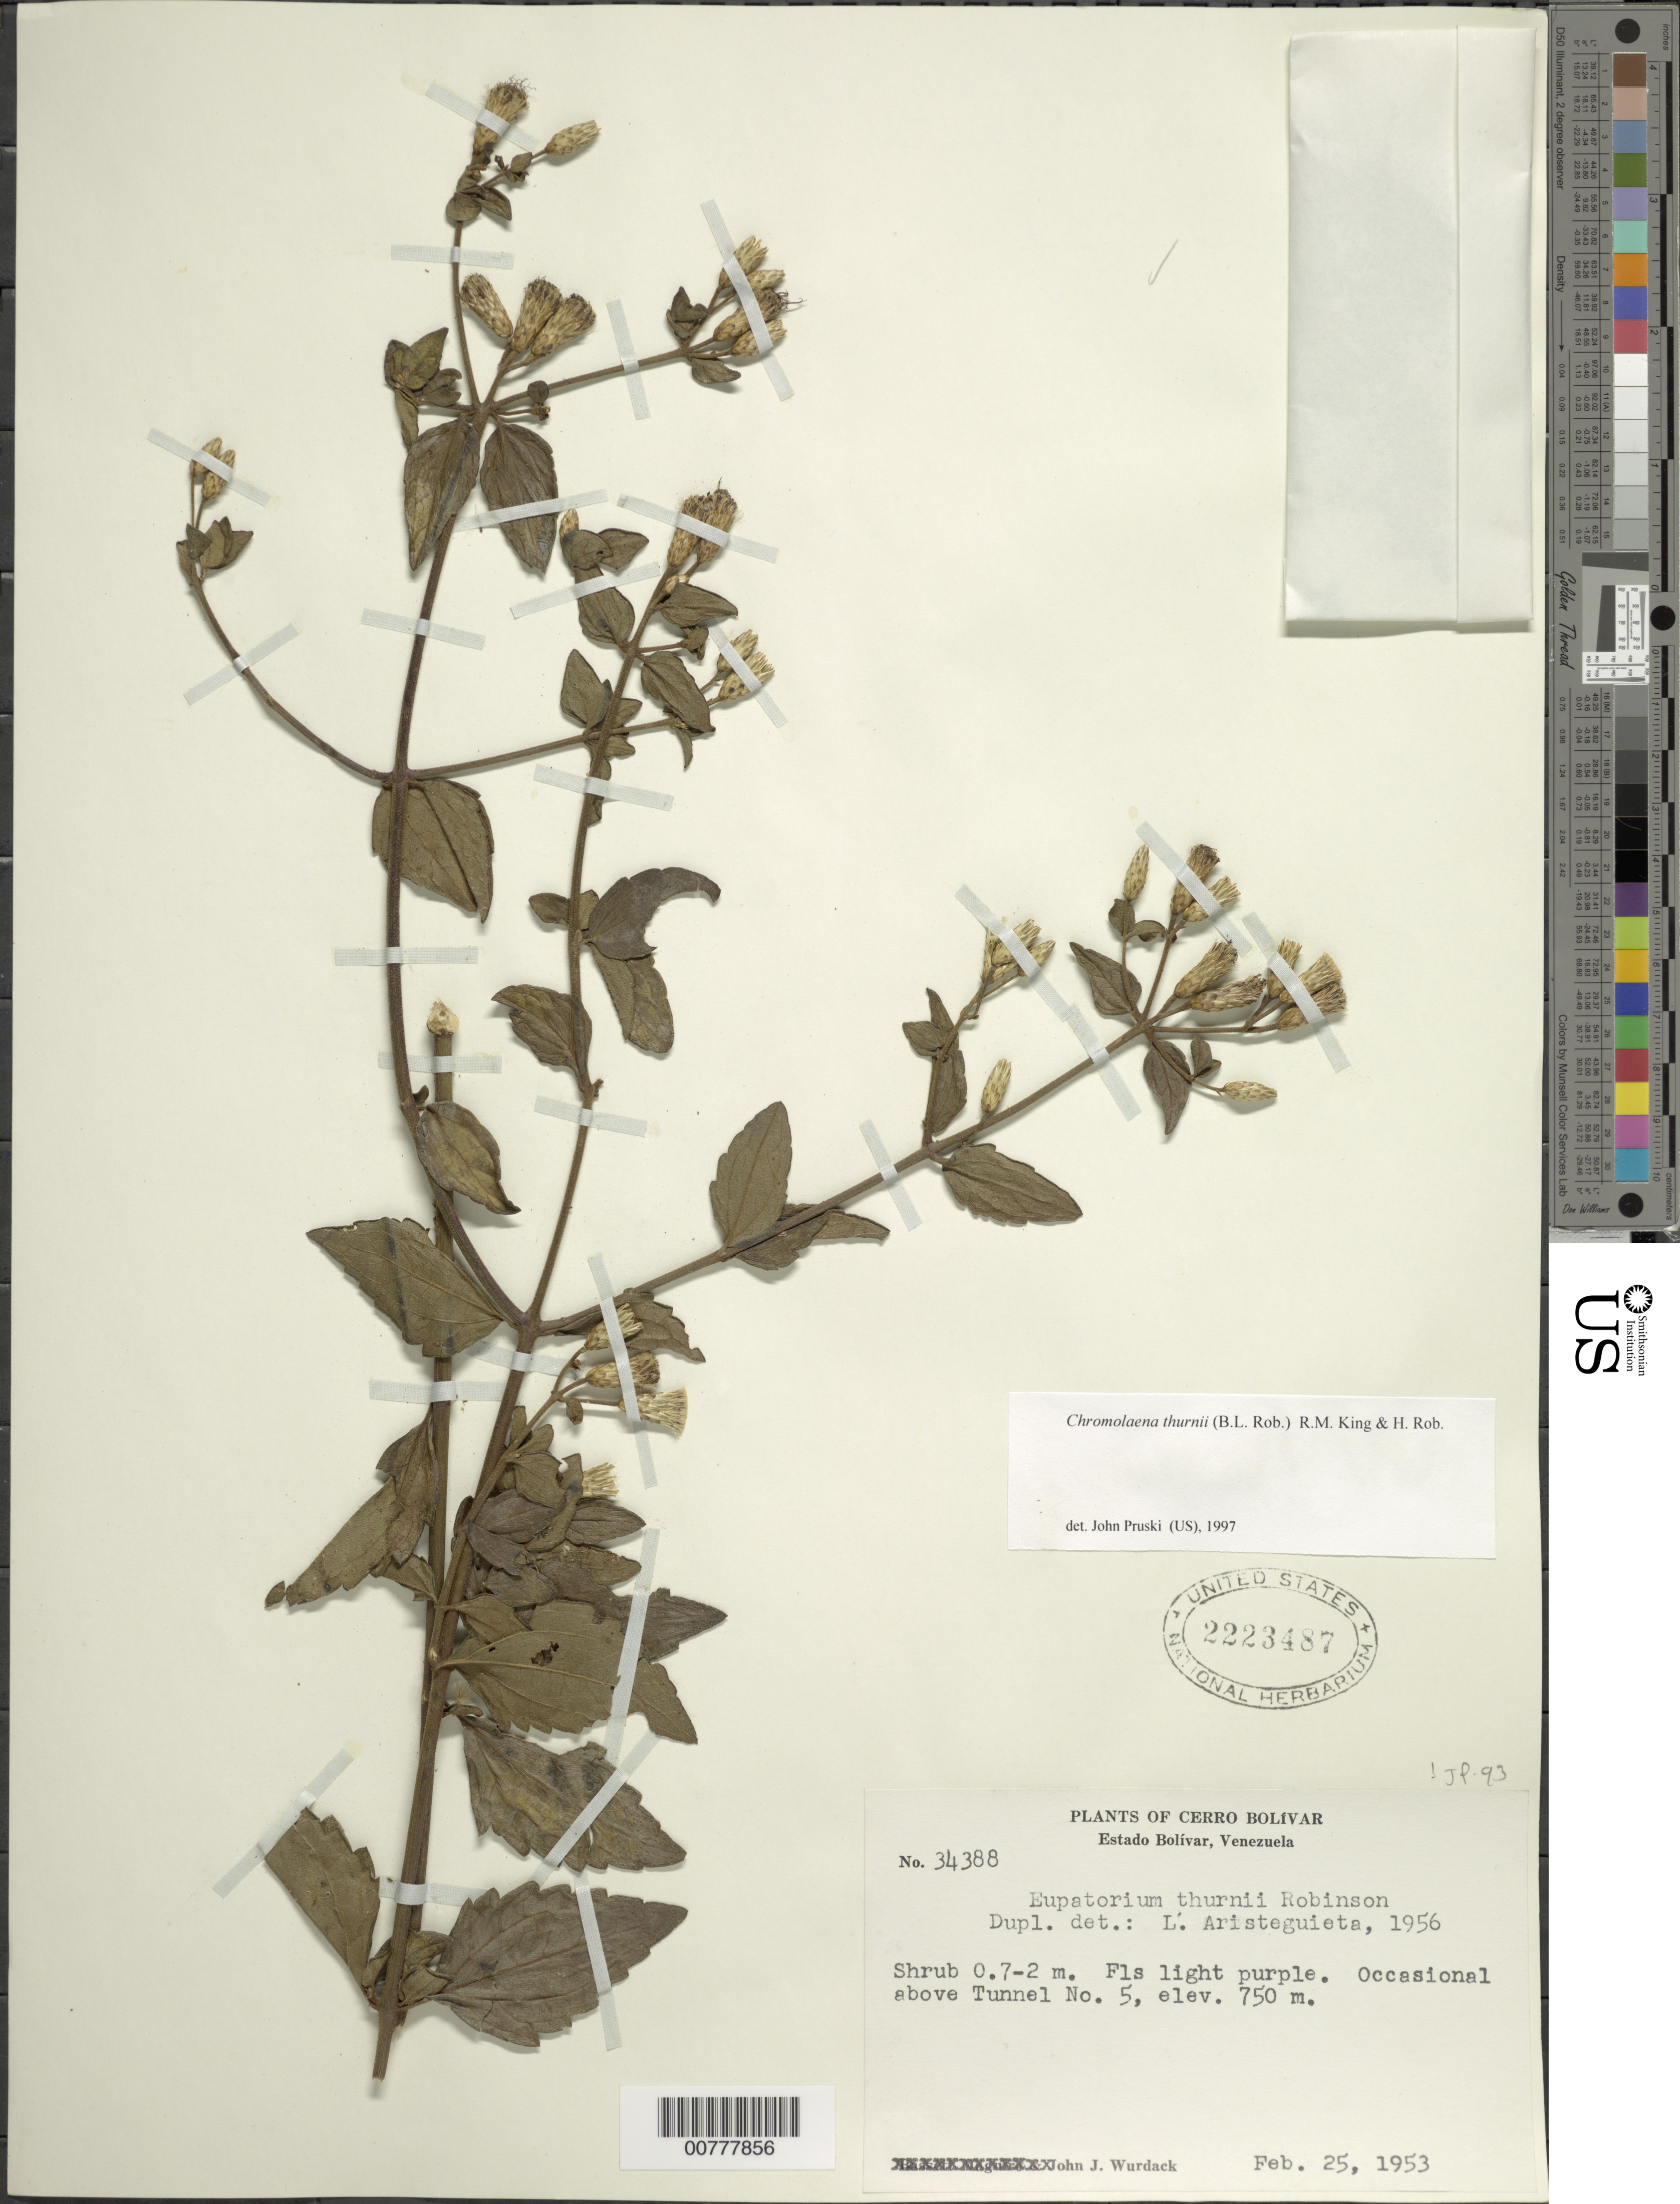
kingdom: Plantae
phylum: Tracheophyta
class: Magnoliopsida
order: Asterales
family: Asteraceae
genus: Chromolaena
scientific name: Chromolaena thurnii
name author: (B.L. Rob.) R.M. King & H. Rob.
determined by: Pruski, J. F.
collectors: J. J. Wurdack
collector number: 34388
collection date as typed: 25-Feb-53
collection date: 1953-02-25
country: Venezuela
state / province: Bolívar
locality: Tunnel E-5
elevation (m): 750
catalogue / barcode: US 2223487